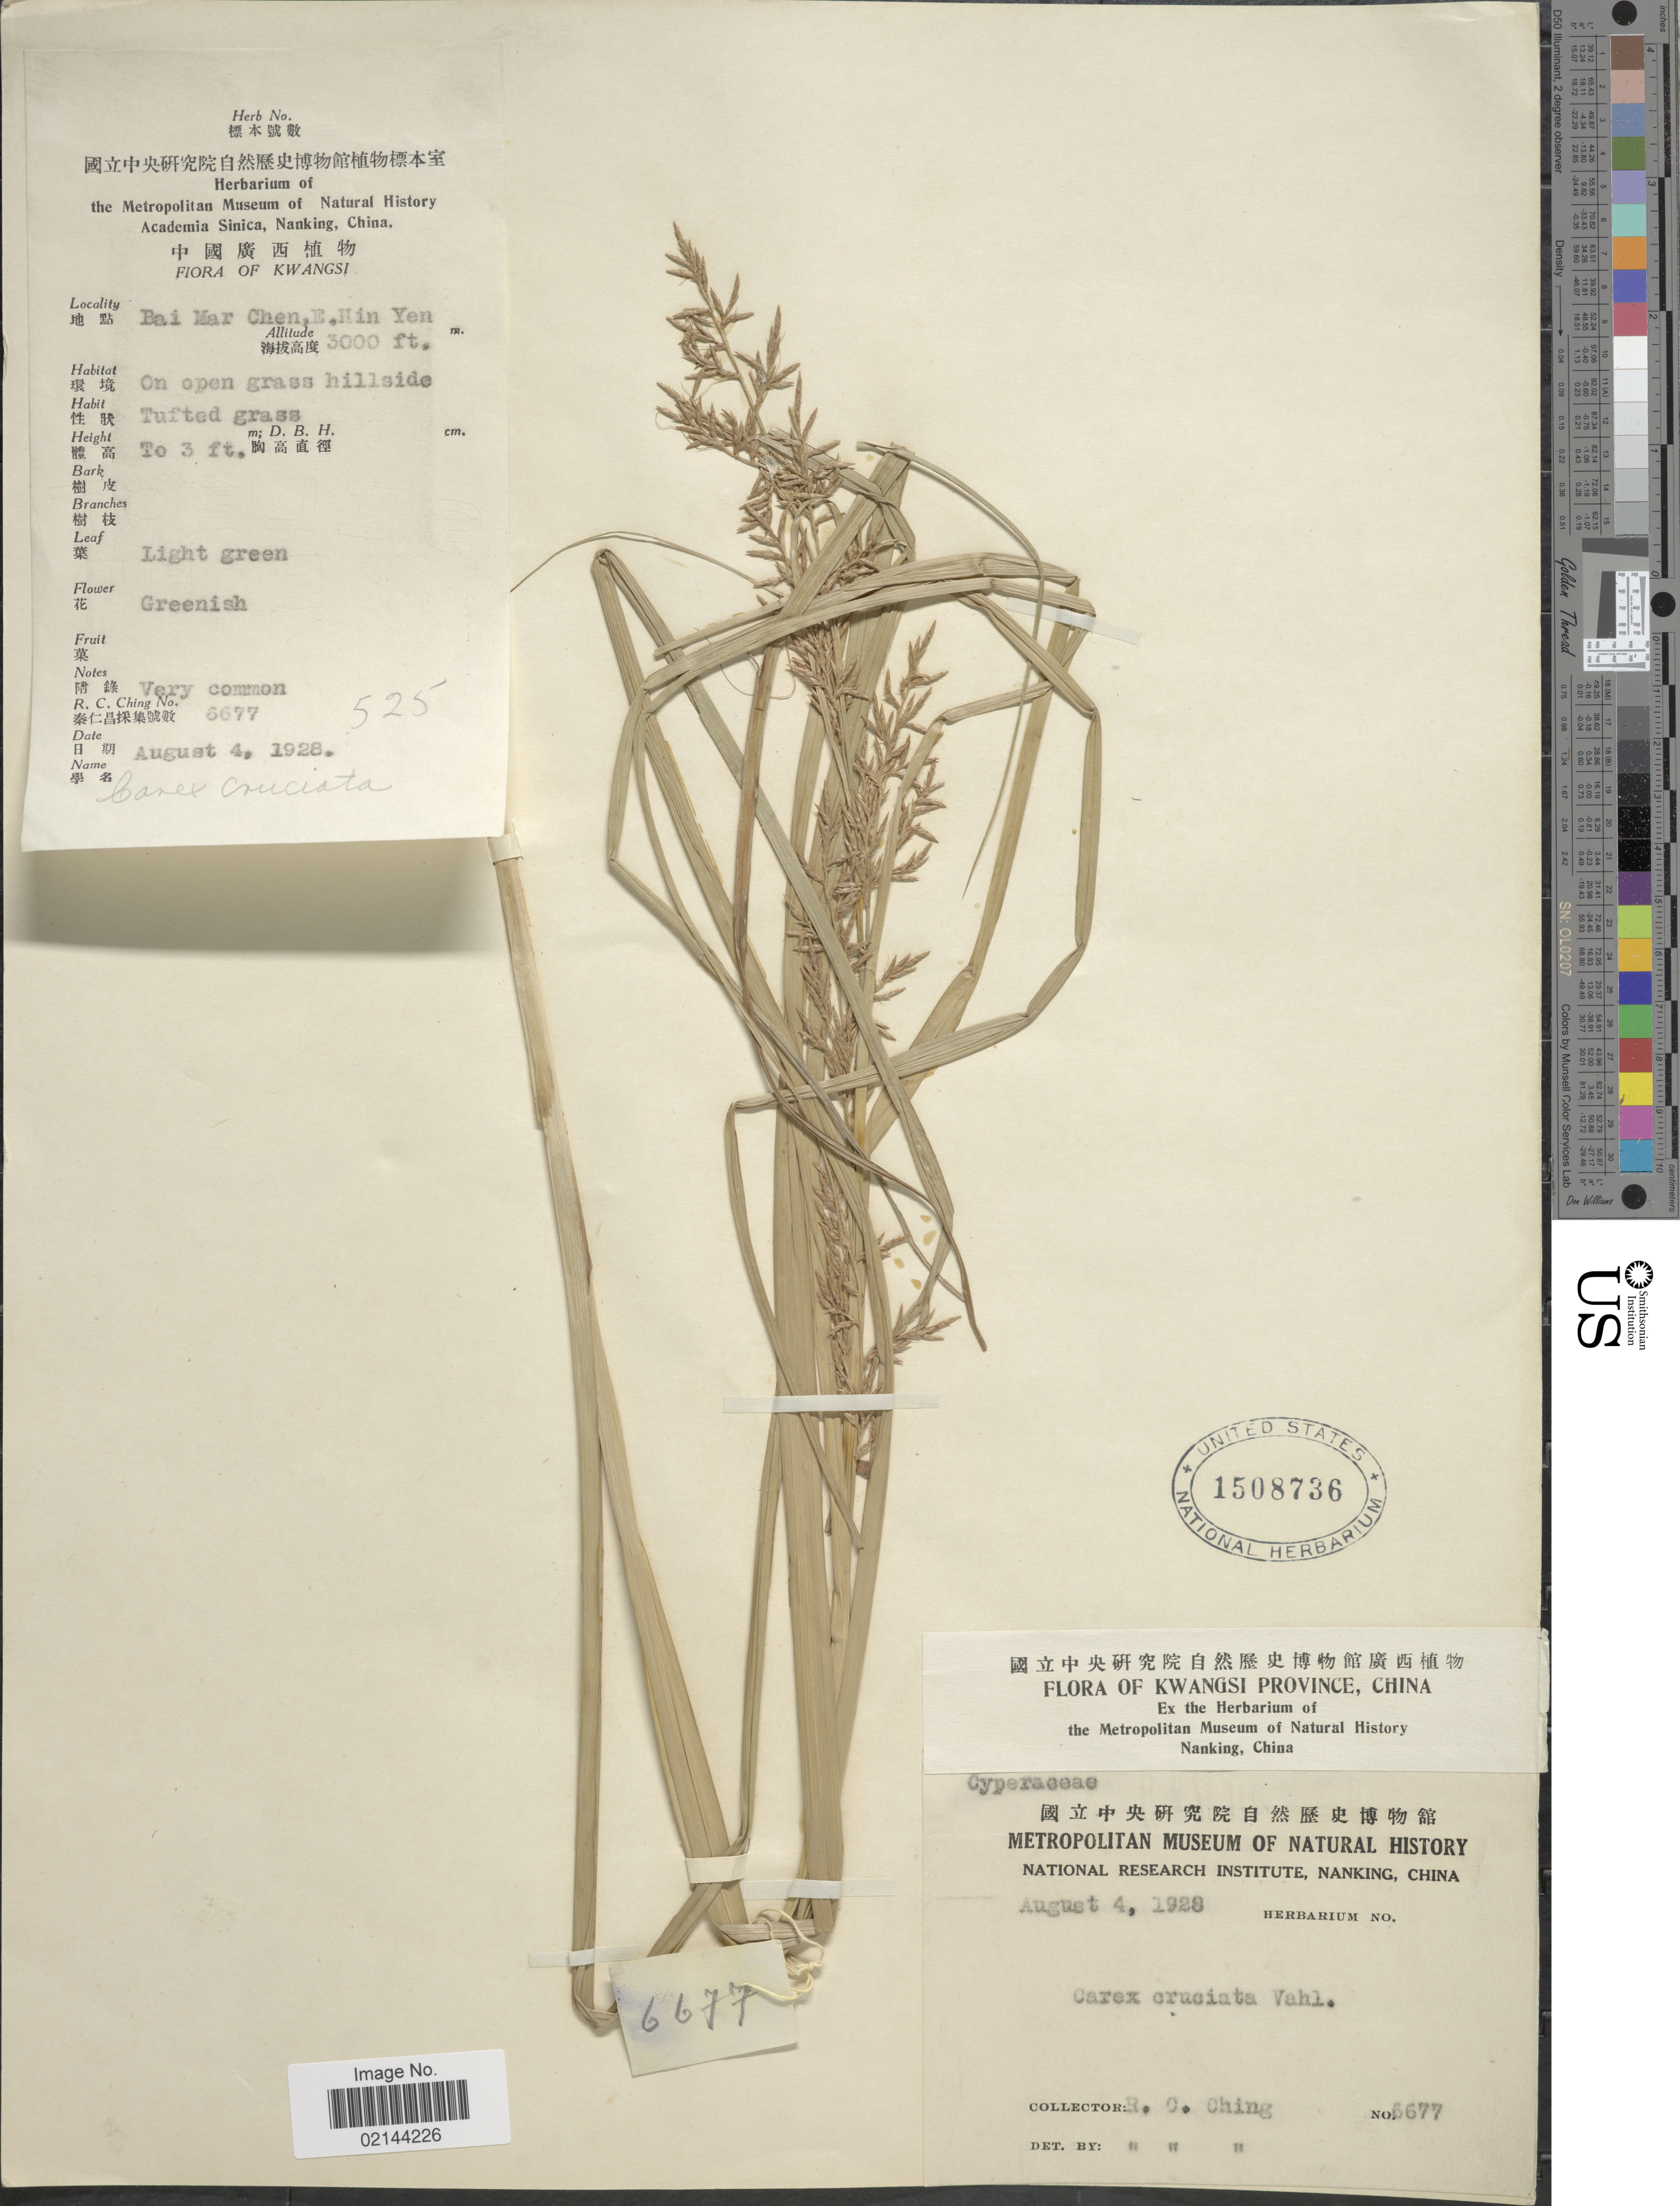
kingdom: Plantae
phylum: Tracheophyta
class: Liliopsida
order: Poales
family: Cyperaceae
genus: Carex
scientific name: Carex cruciata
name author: Wahlenb.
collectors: R. C. Ching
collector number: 6677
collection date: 1928-08-04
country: China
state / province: Guangxi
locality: Kwangsi, Bai Mar Chen, E. Hin Yen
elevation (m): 914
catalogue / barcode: US 1508736